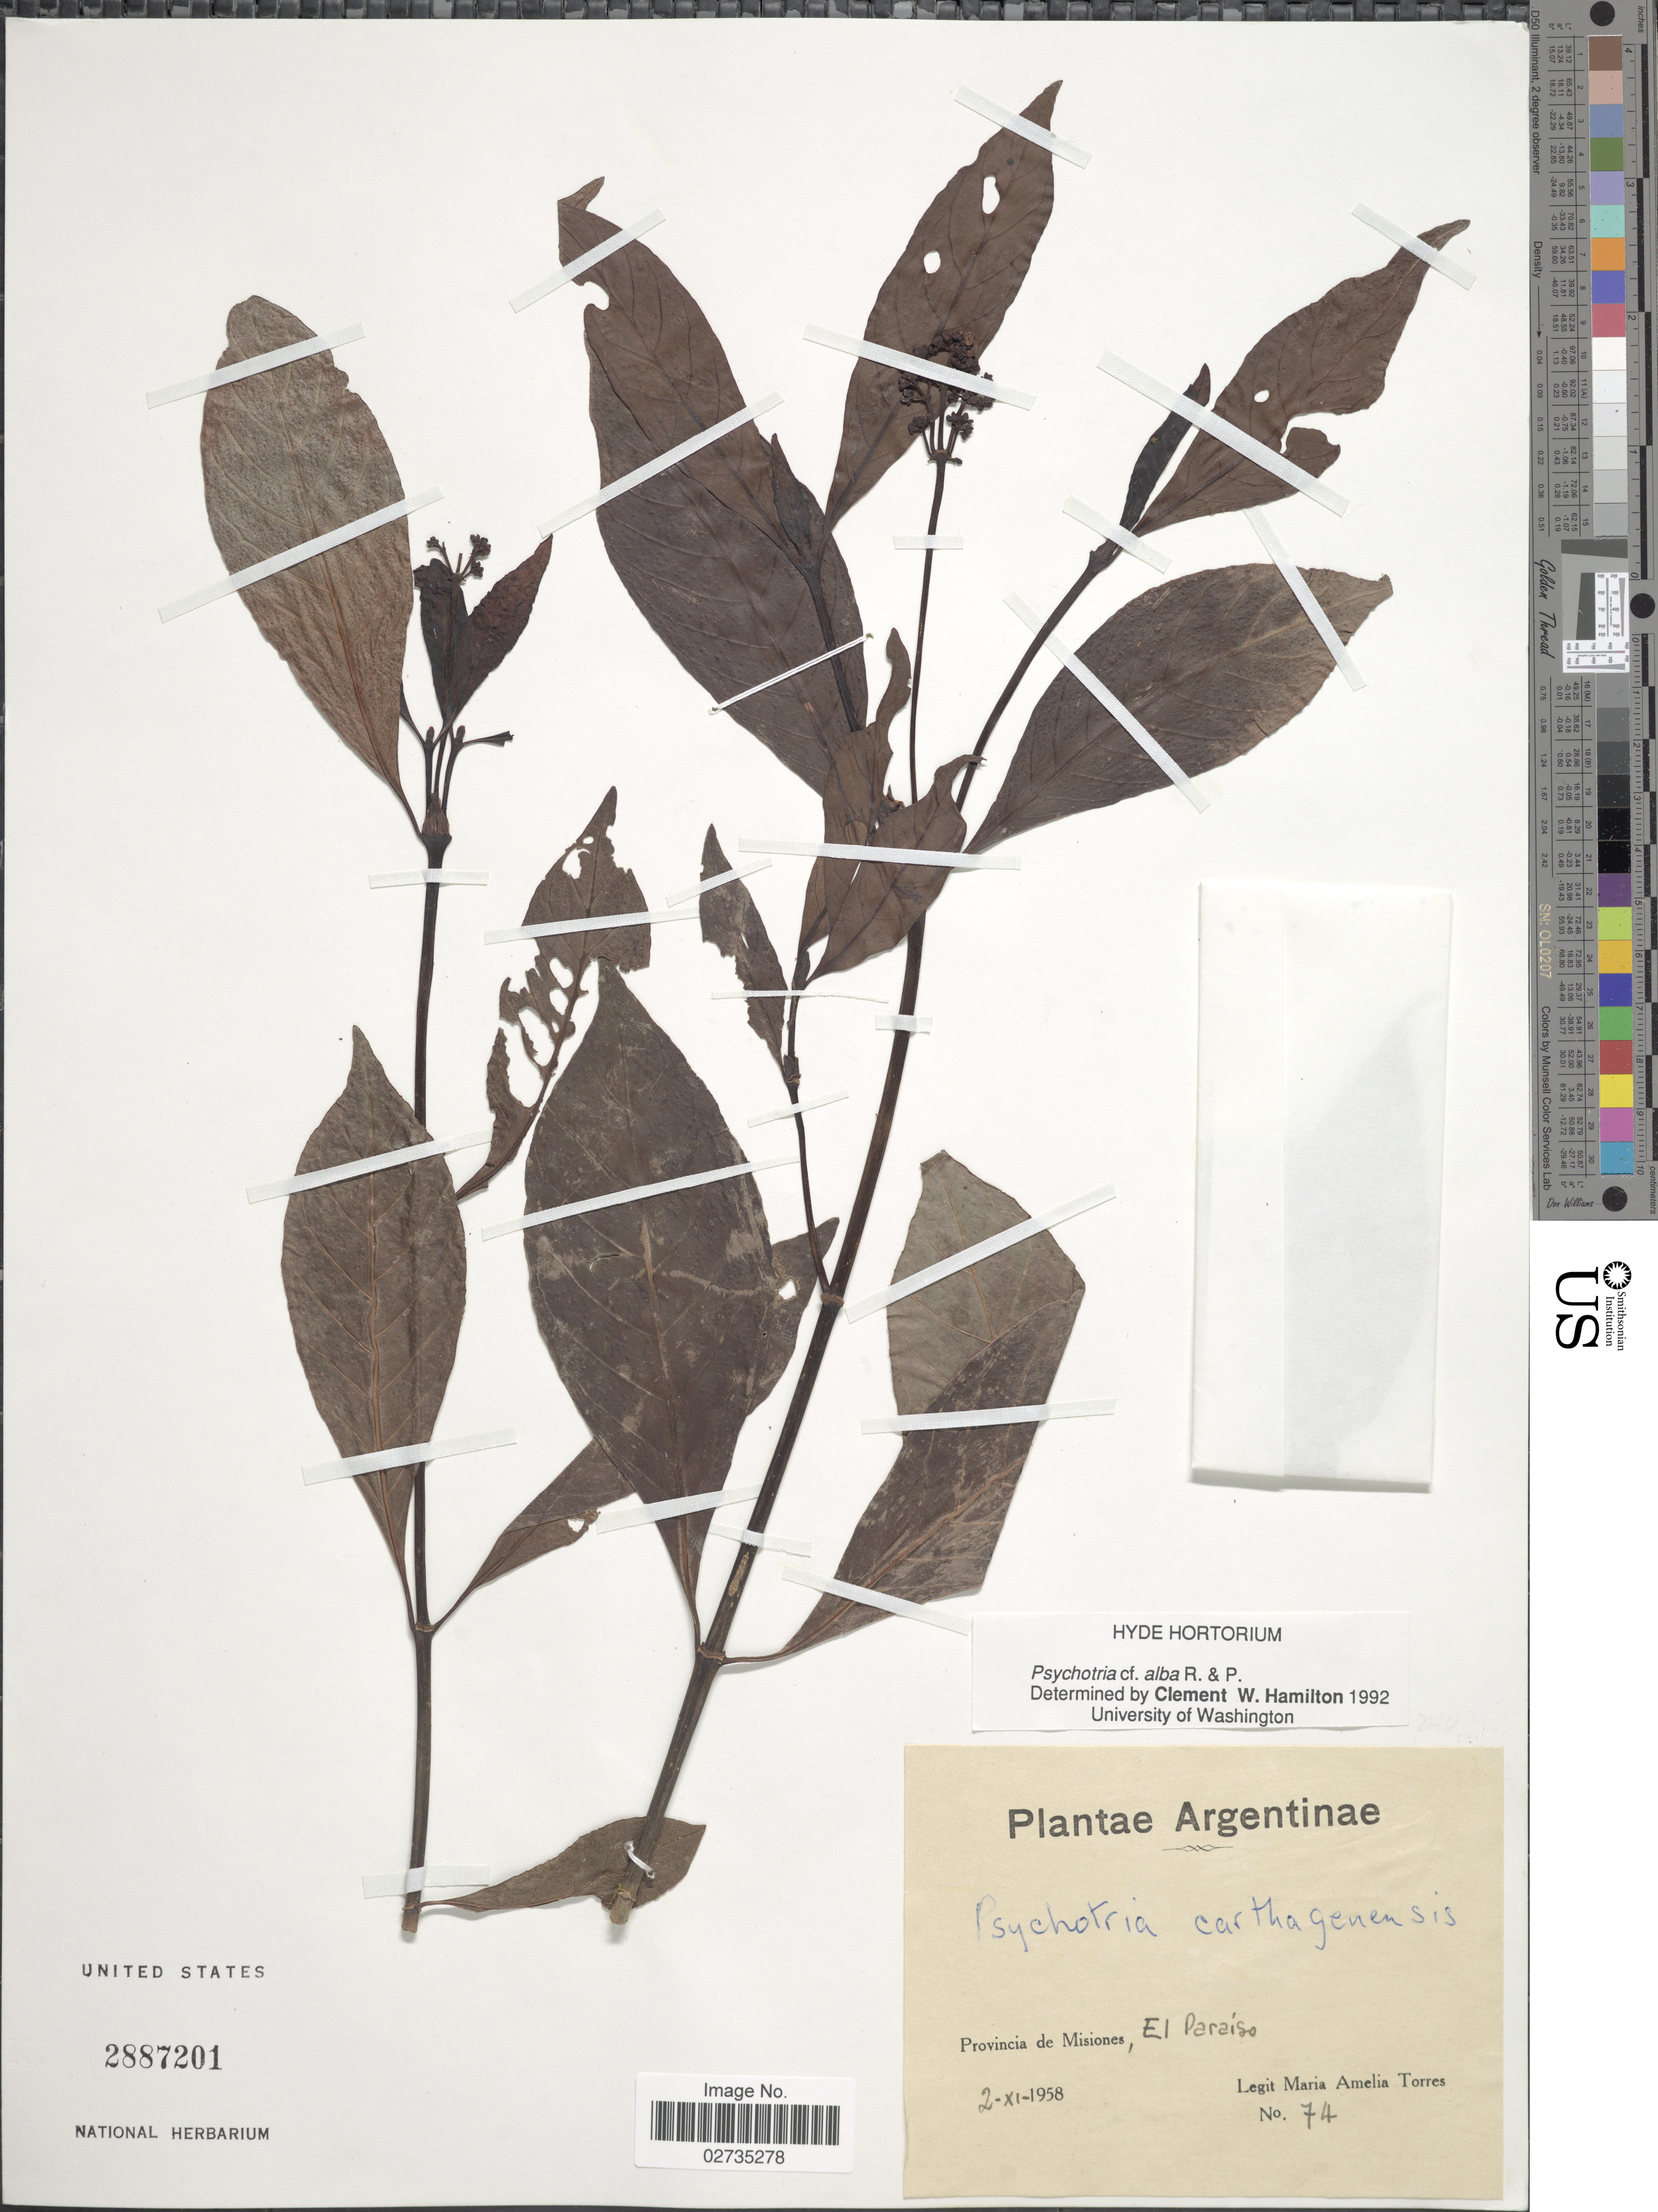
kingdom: Plantae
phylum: Tracheophyta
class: Magnoliopsida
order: Gentianales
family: Rubiaceae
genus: Psychotria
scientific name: Psychotria alba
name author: Ruiz & Pav.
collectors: M. Torres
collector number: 74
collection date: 1958-11-02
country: Argentina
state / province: Misiones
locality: Provincia de Misiones, El Paraiso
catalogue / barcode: US 2887201